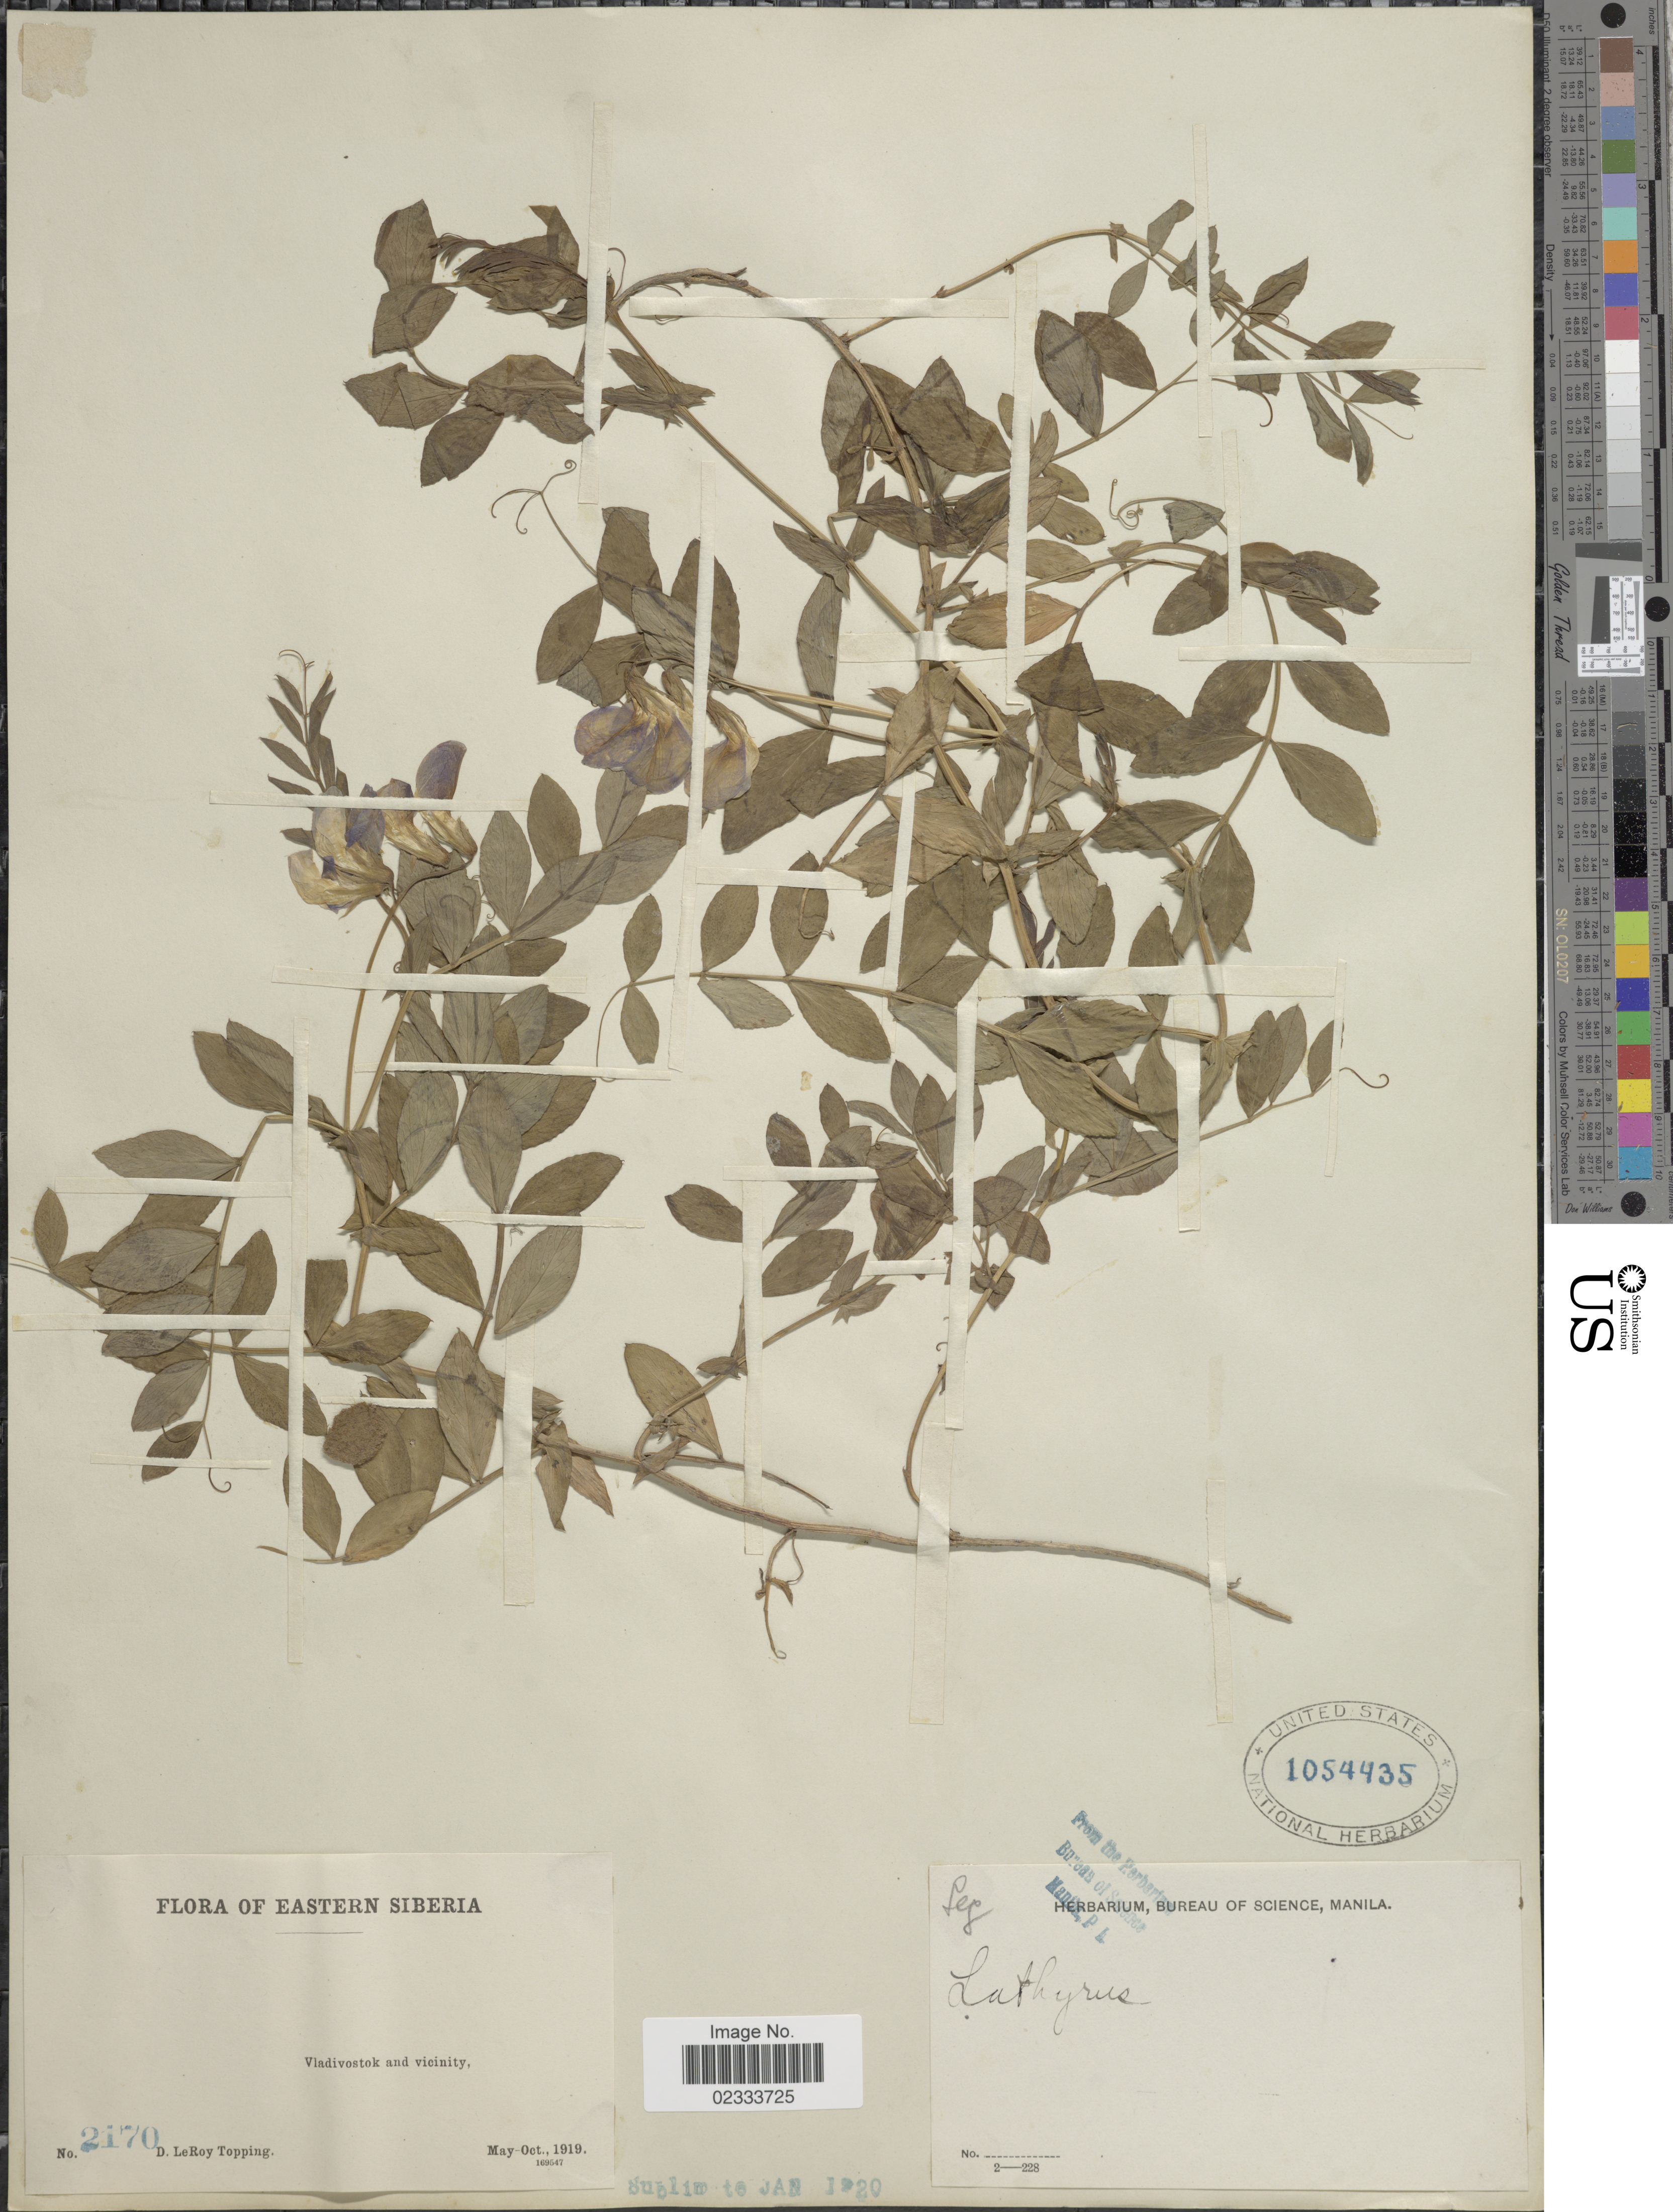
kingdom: Plantae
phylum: Tracheophyta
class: Magnoliopsida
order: Fabales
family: Fabaceae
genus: Lathyrus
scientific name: Lathyrus sp.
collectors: D. L. Topping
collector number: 2170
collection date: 1919-05/1919-10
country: Russian Federation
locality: Eastern Siberia, Vladivostok and vicinity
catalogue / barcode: US 1054435